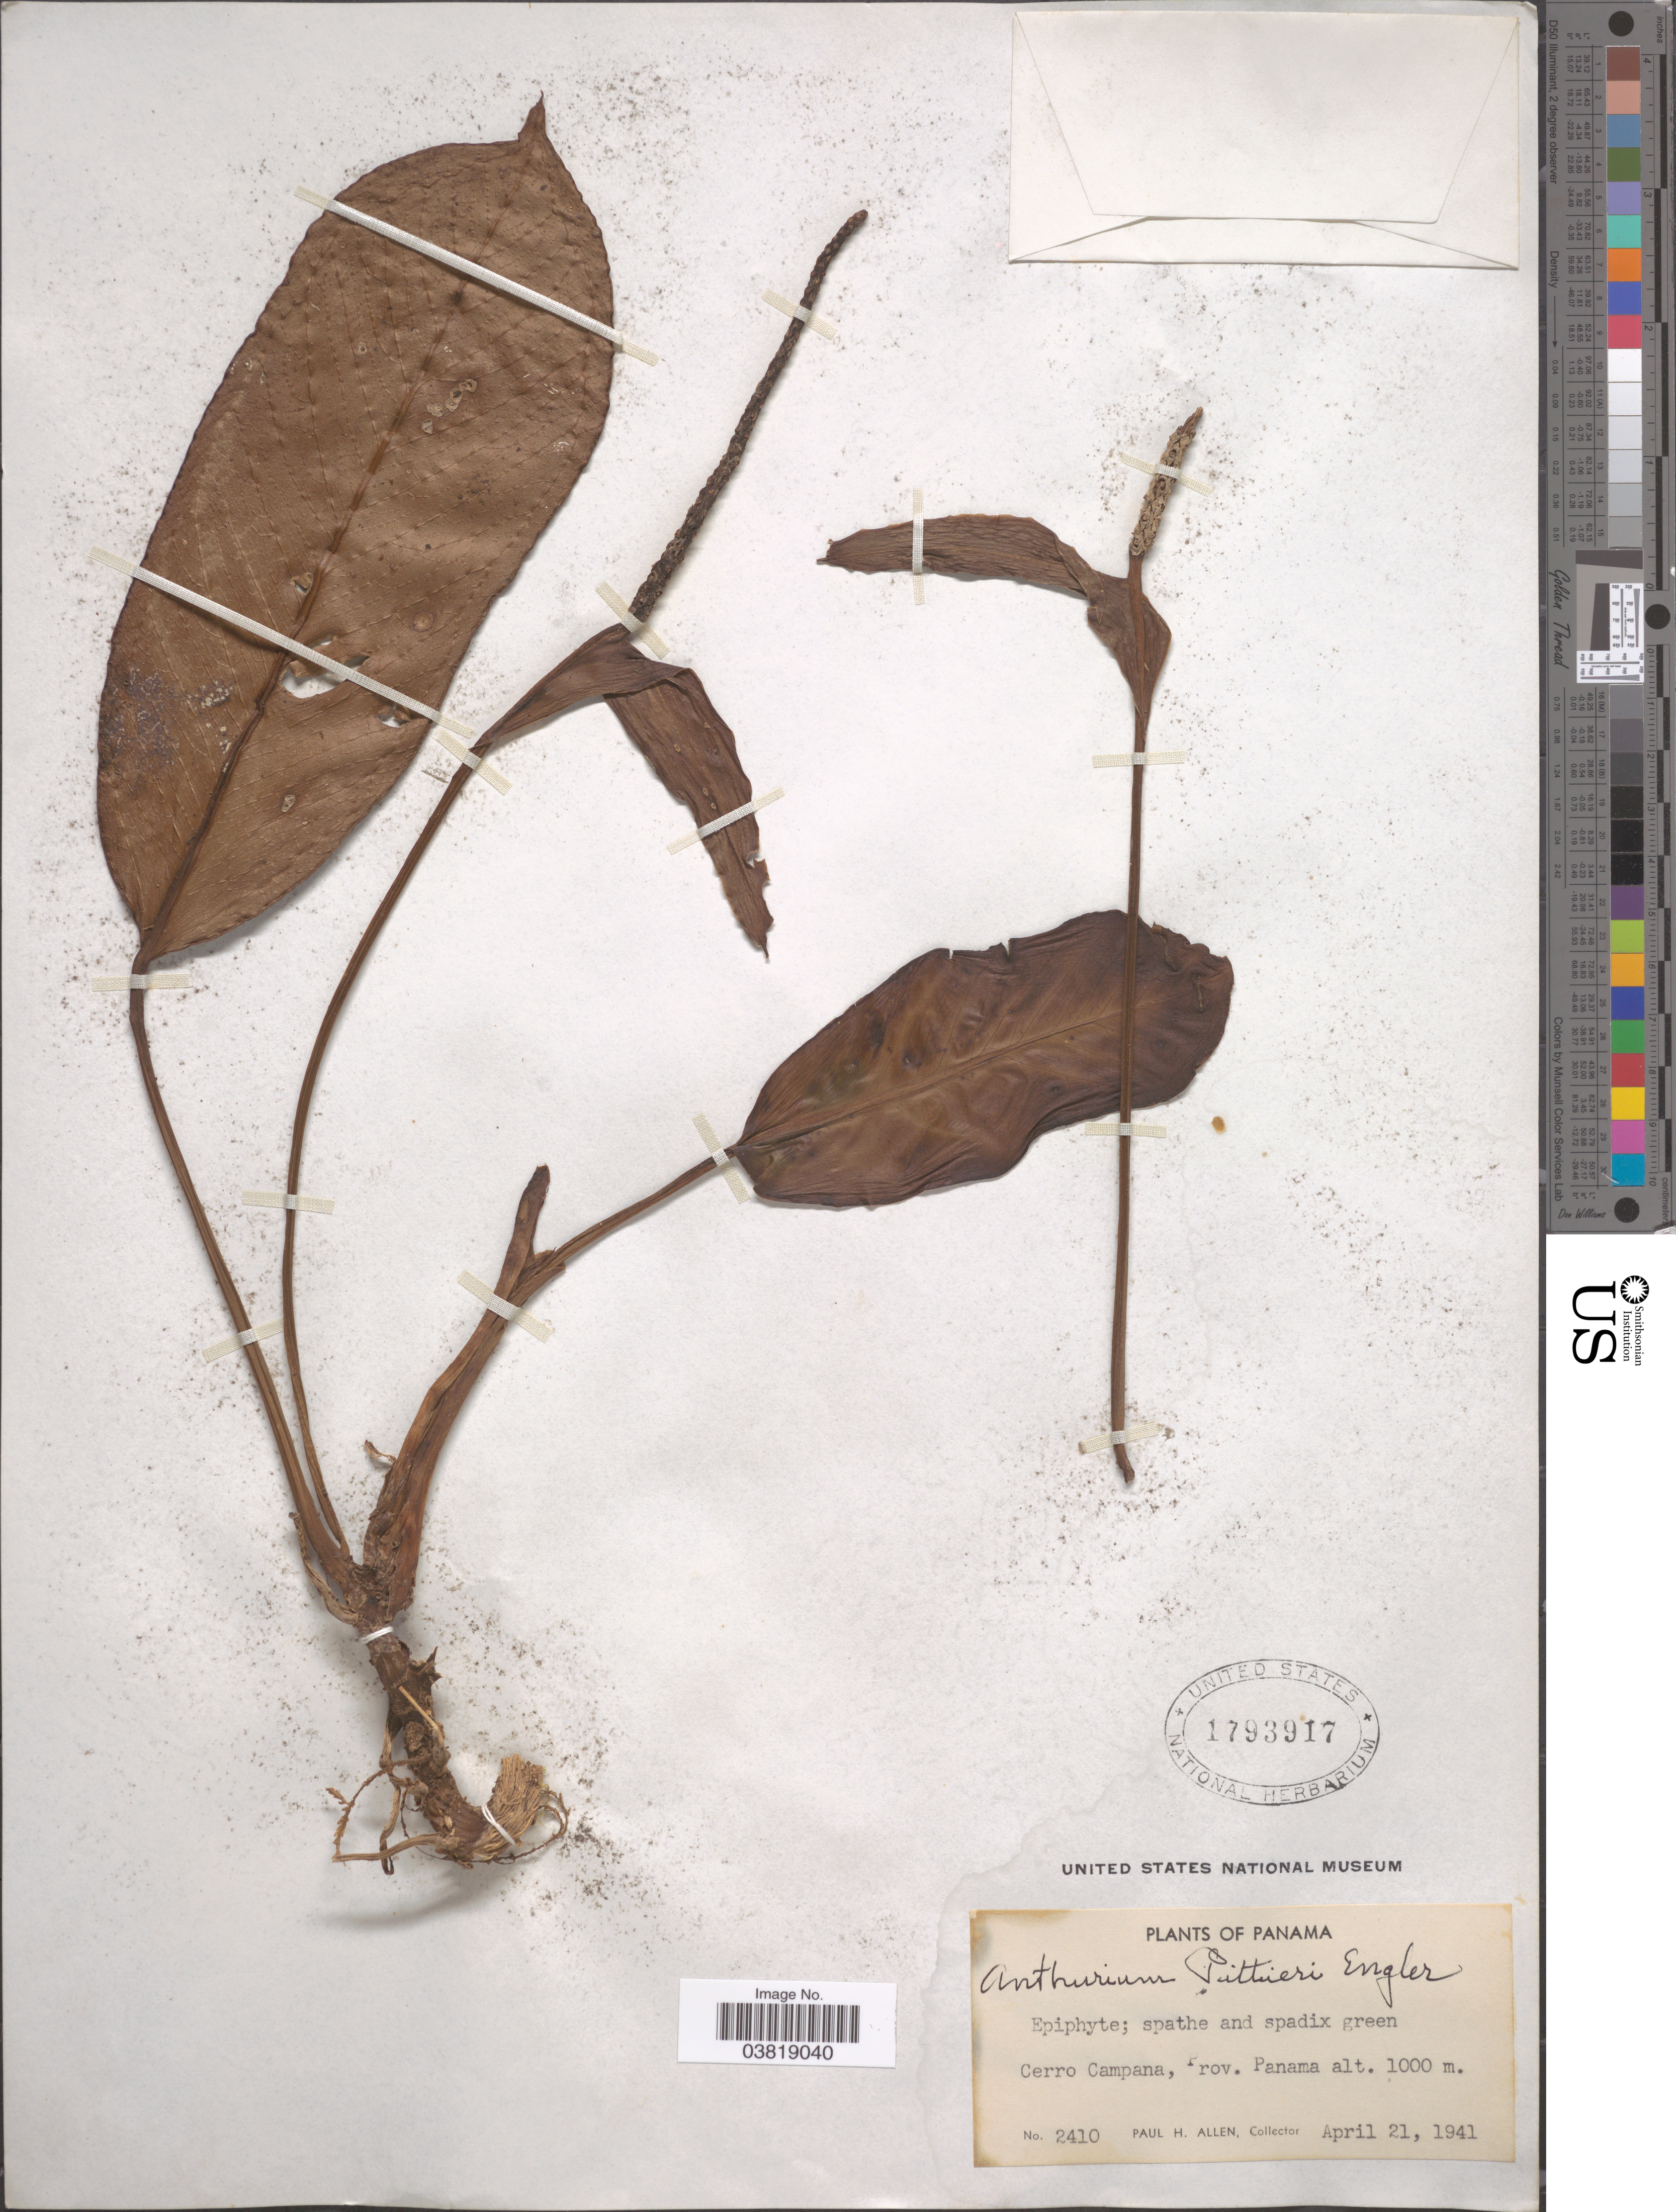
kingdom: Plantae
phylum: Tracheophyta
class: Liliopsida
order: Alismatales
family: Araceae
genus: Anthurium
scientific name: Anthurium pittieri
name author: Engl.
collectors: P. H. Allen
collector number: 2410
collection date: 1941-04-21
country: Panama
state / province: Panamá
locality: Cerro Campana.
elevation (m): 1000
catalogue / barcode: US 1793917